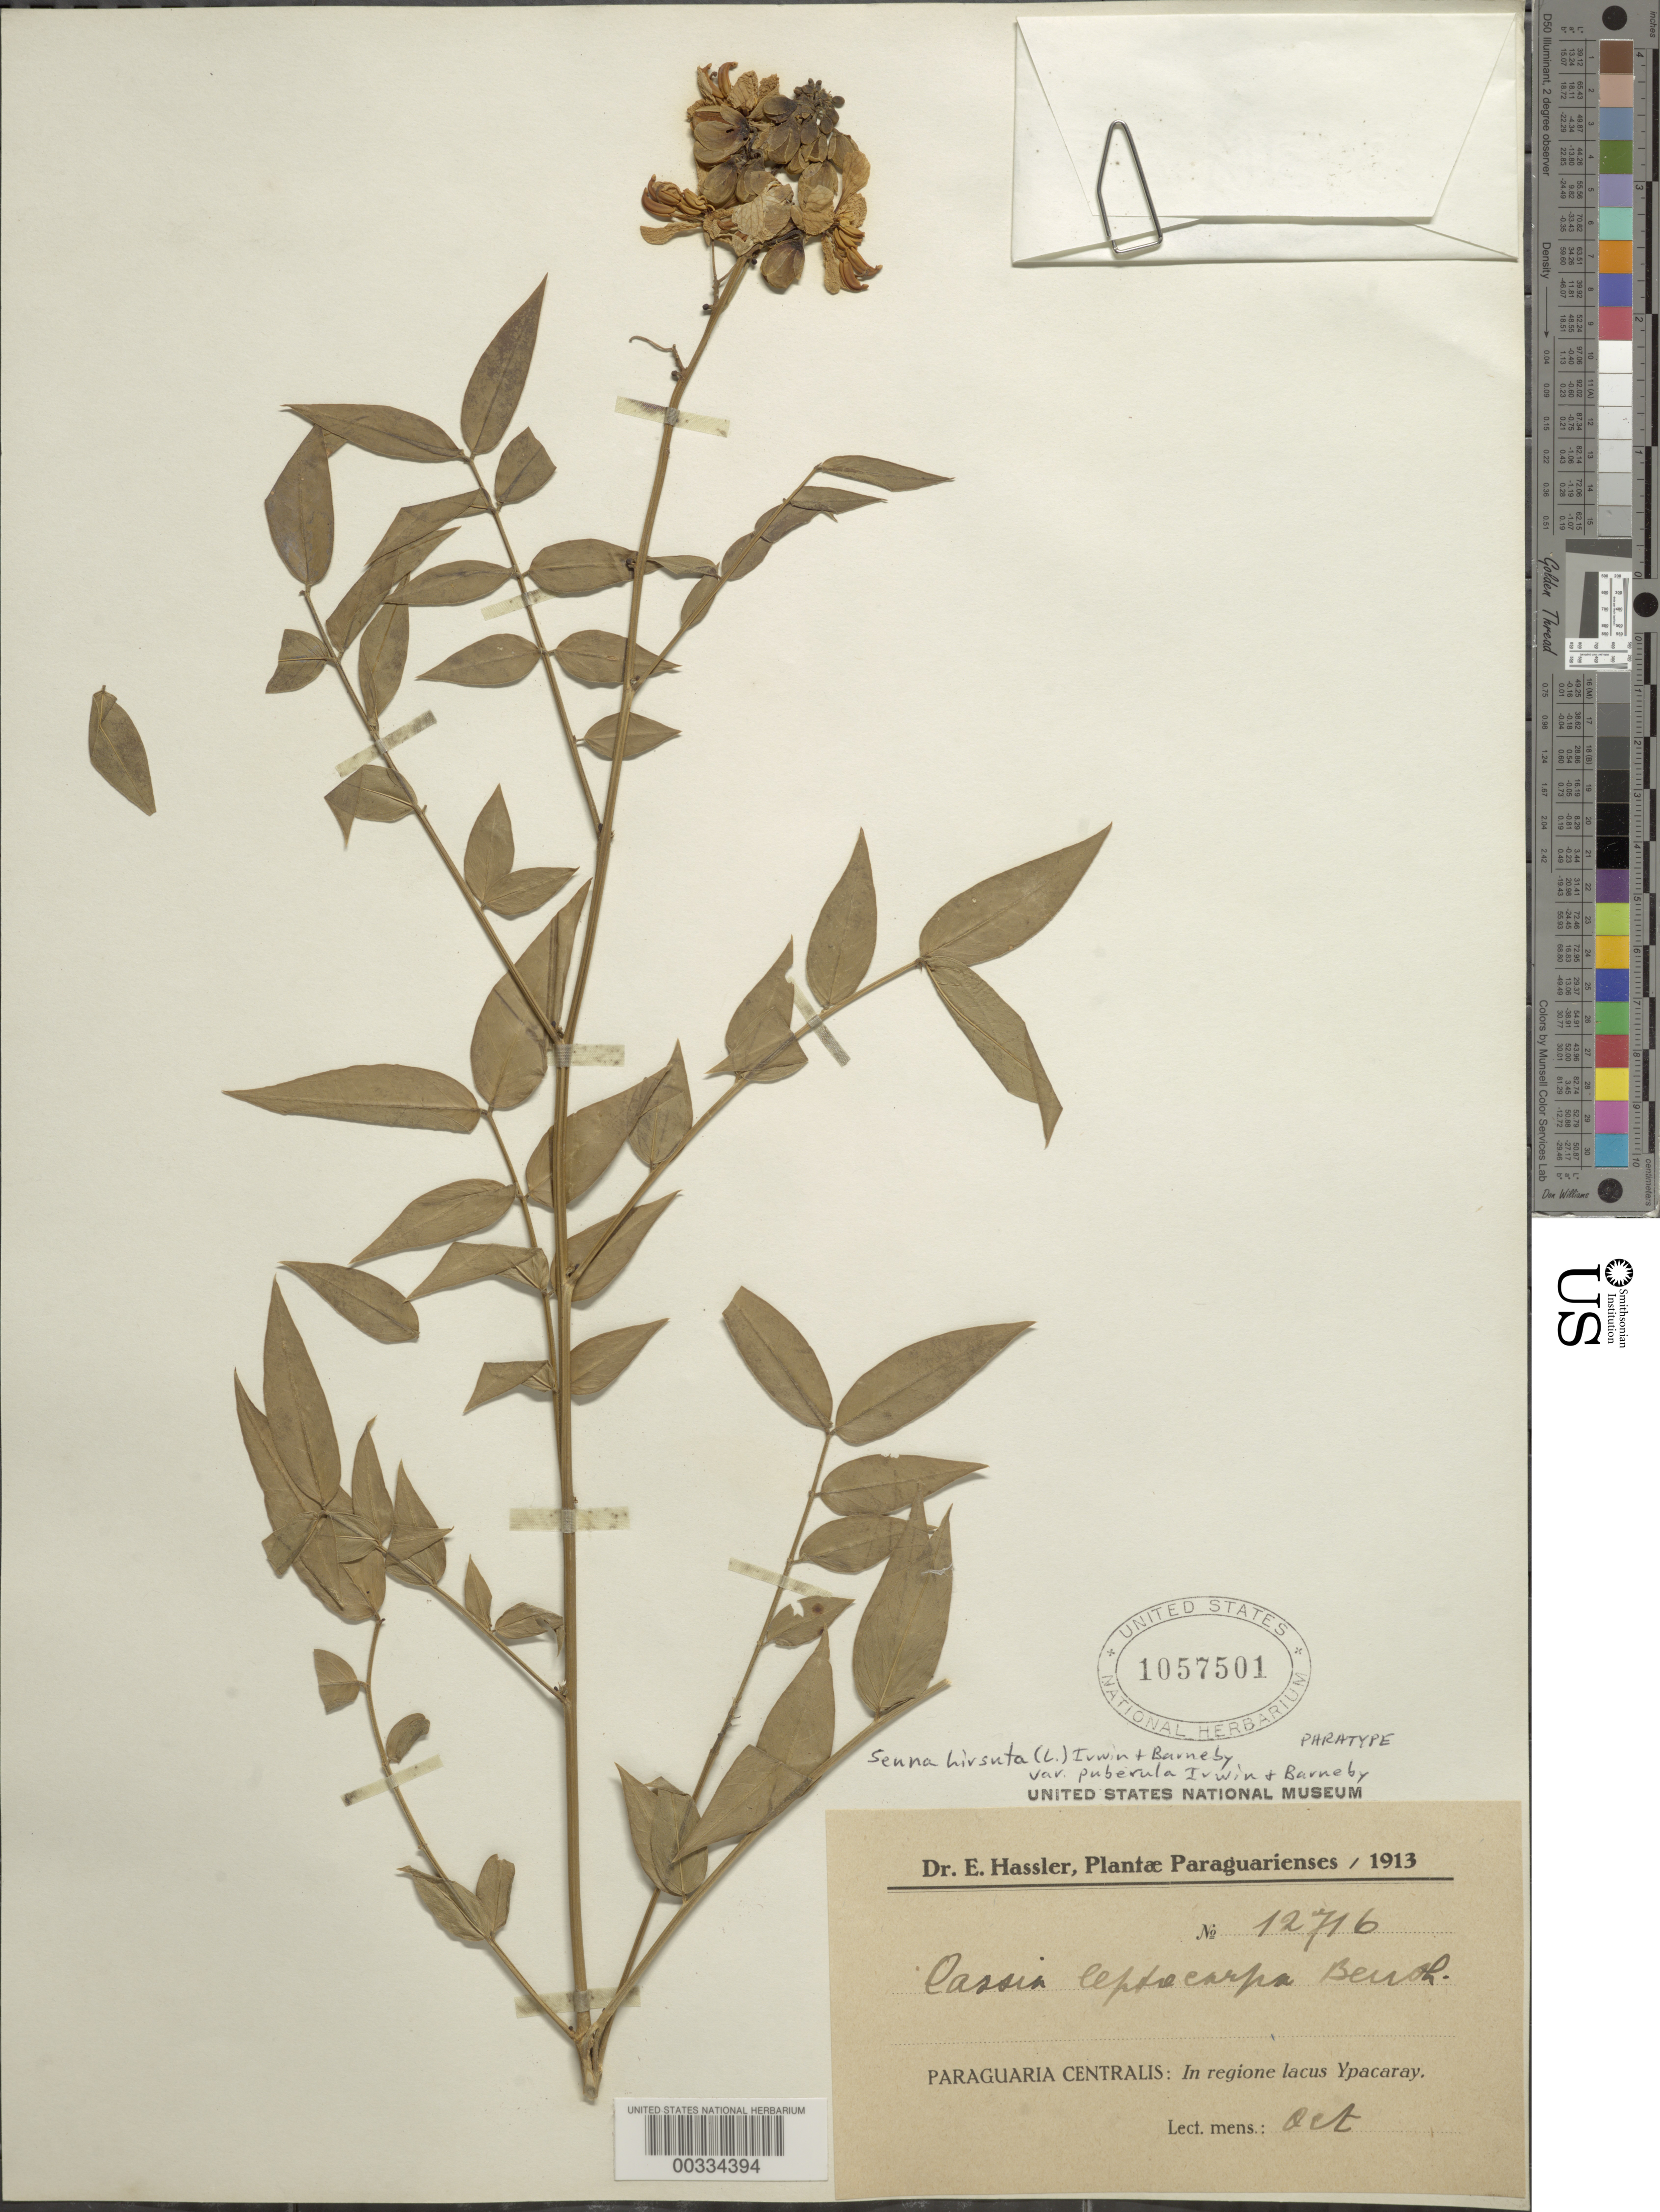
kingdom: Plantae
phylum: Tracheophyta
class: Magnoliopsida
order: Fabales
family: Fabaceae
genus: Senna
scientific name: Senna hirsuta var. puberula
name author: H.S. Irwin & Barneby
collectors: E. Hassler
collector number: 12716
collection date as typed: Oct 1913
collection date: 1913-10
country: Paraguay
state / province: Central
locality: Ypacaray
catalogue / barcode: US 1057501